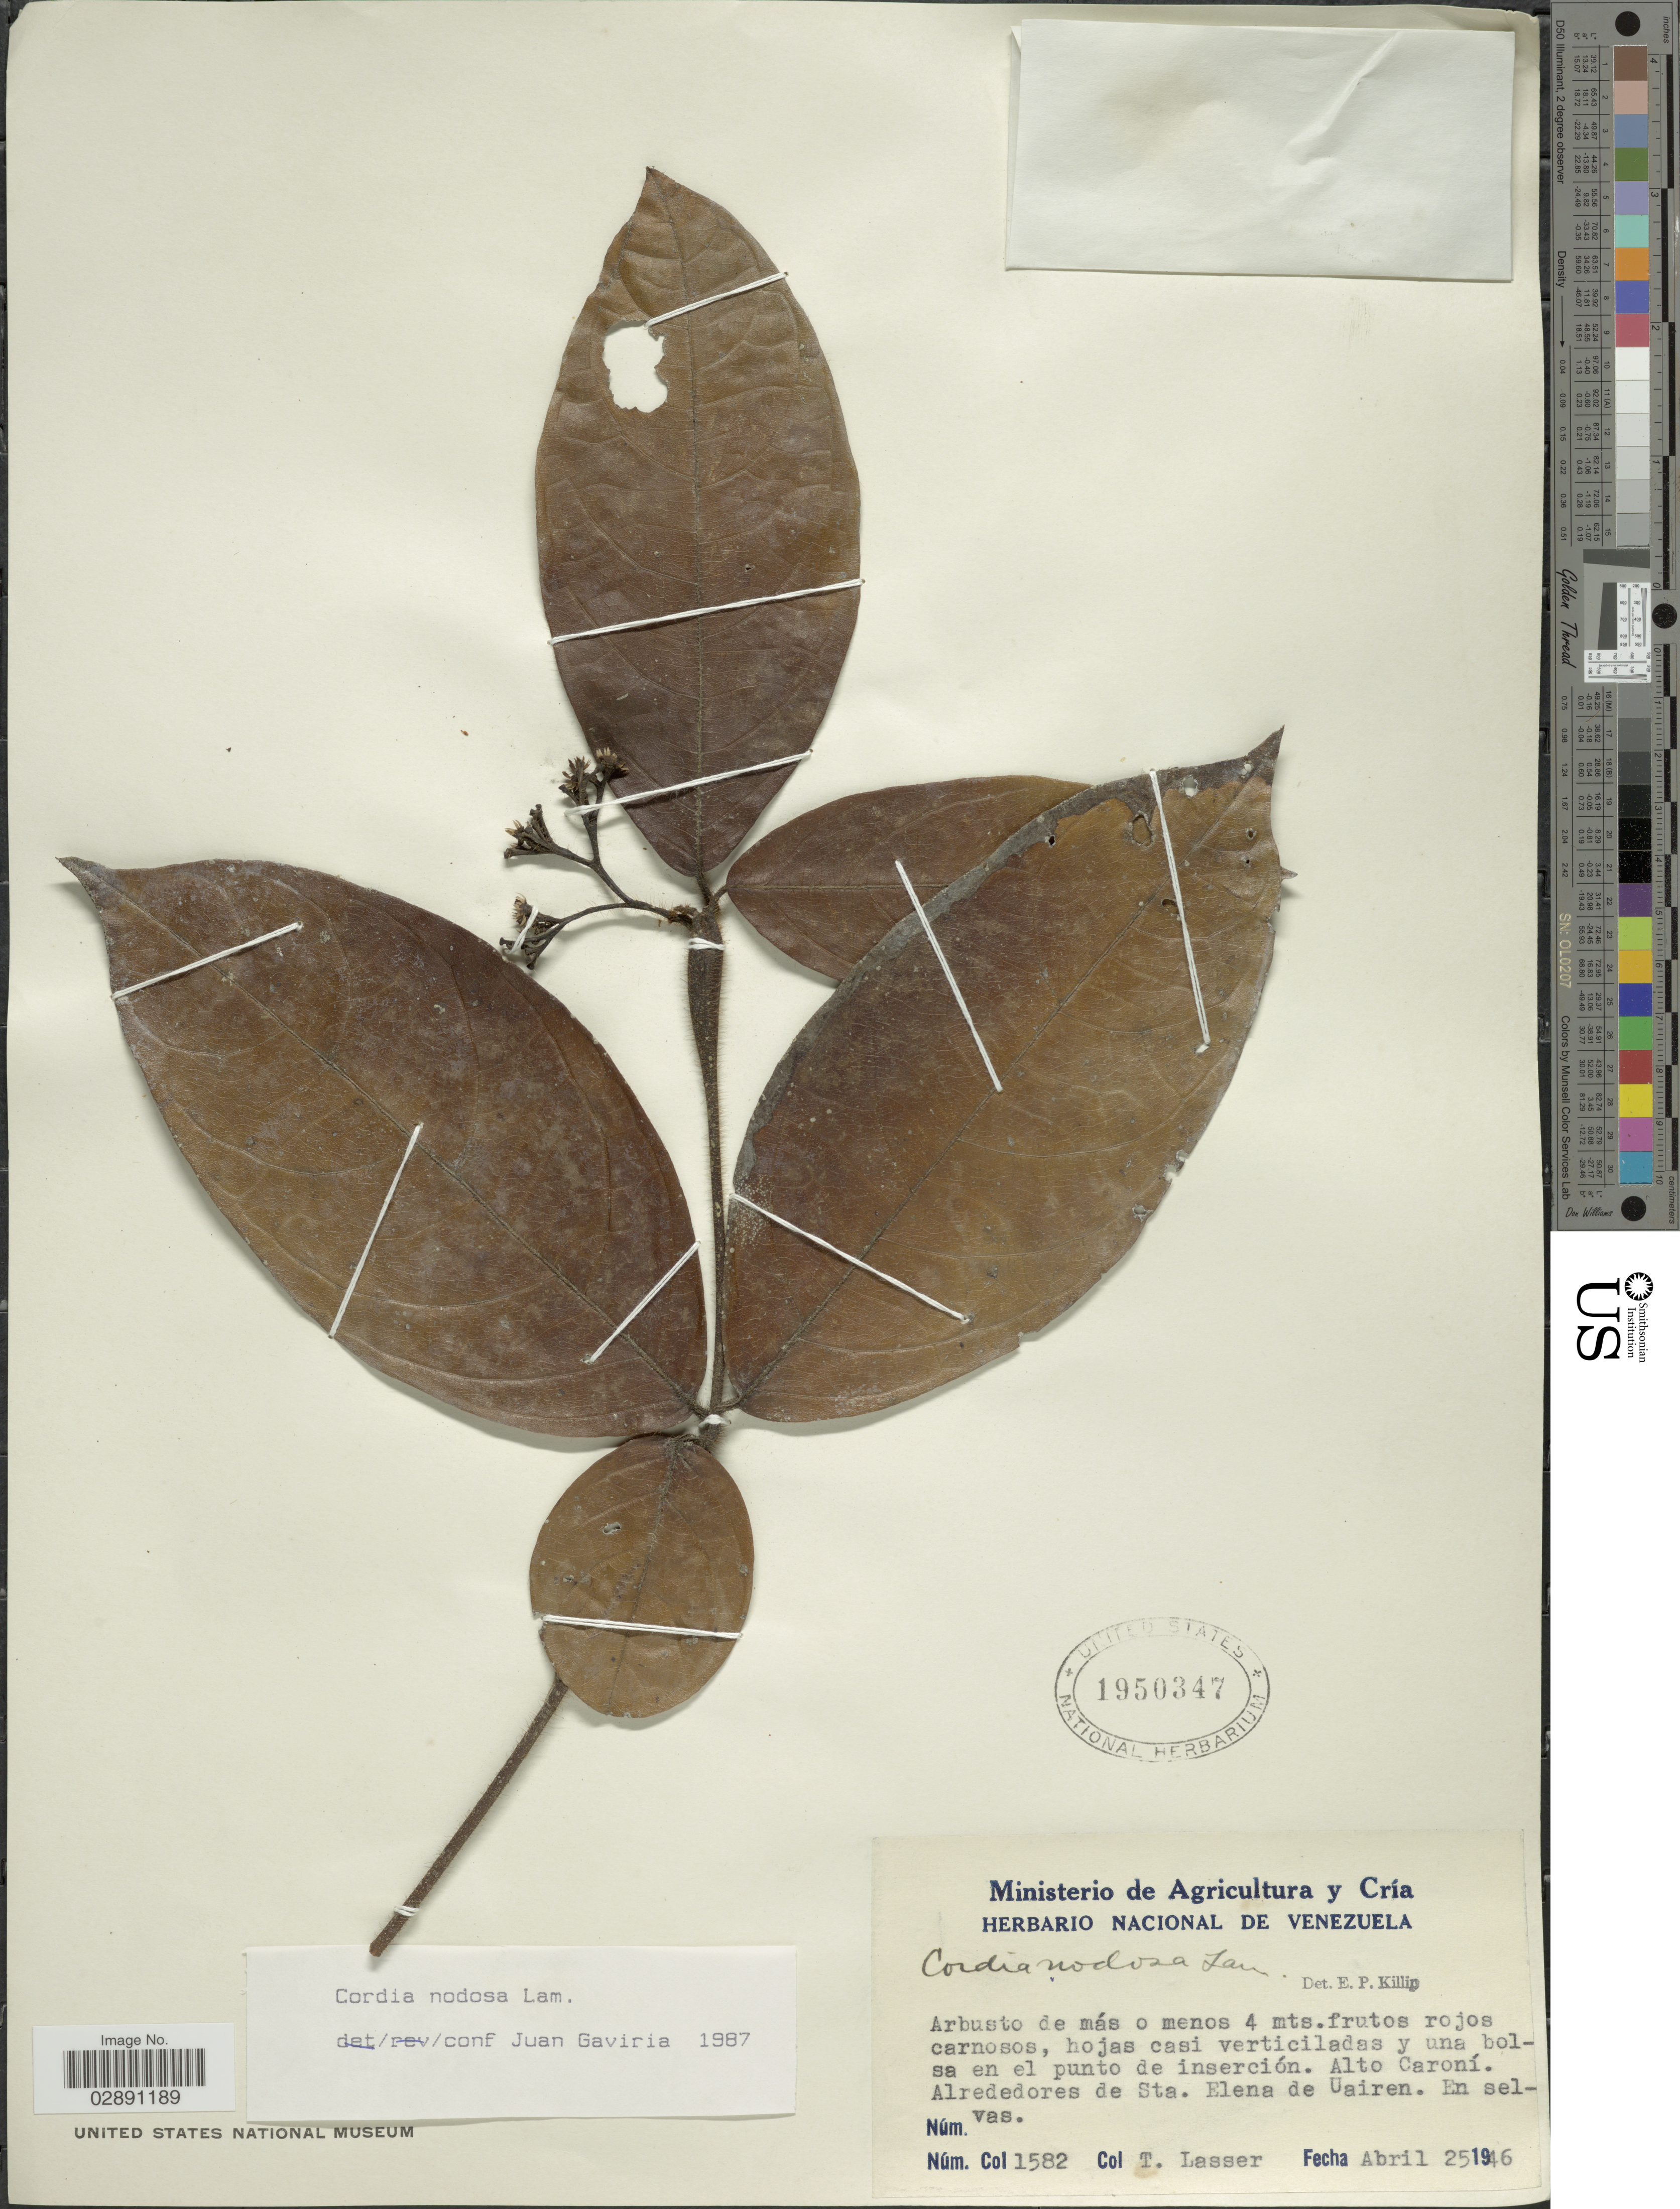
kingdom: Plantae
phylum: Tracheophyta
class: Magnoliopsida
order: Boraginales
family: Cordiaceae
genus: Cordia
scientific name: Cordia nodosa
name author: Lam.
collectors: T. Lasser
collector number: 1582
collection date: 1946-04-25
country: Venezuela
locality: Alto Caroní. Alrededores de Sta. Elena de Uairen.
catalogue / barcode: US 1950347